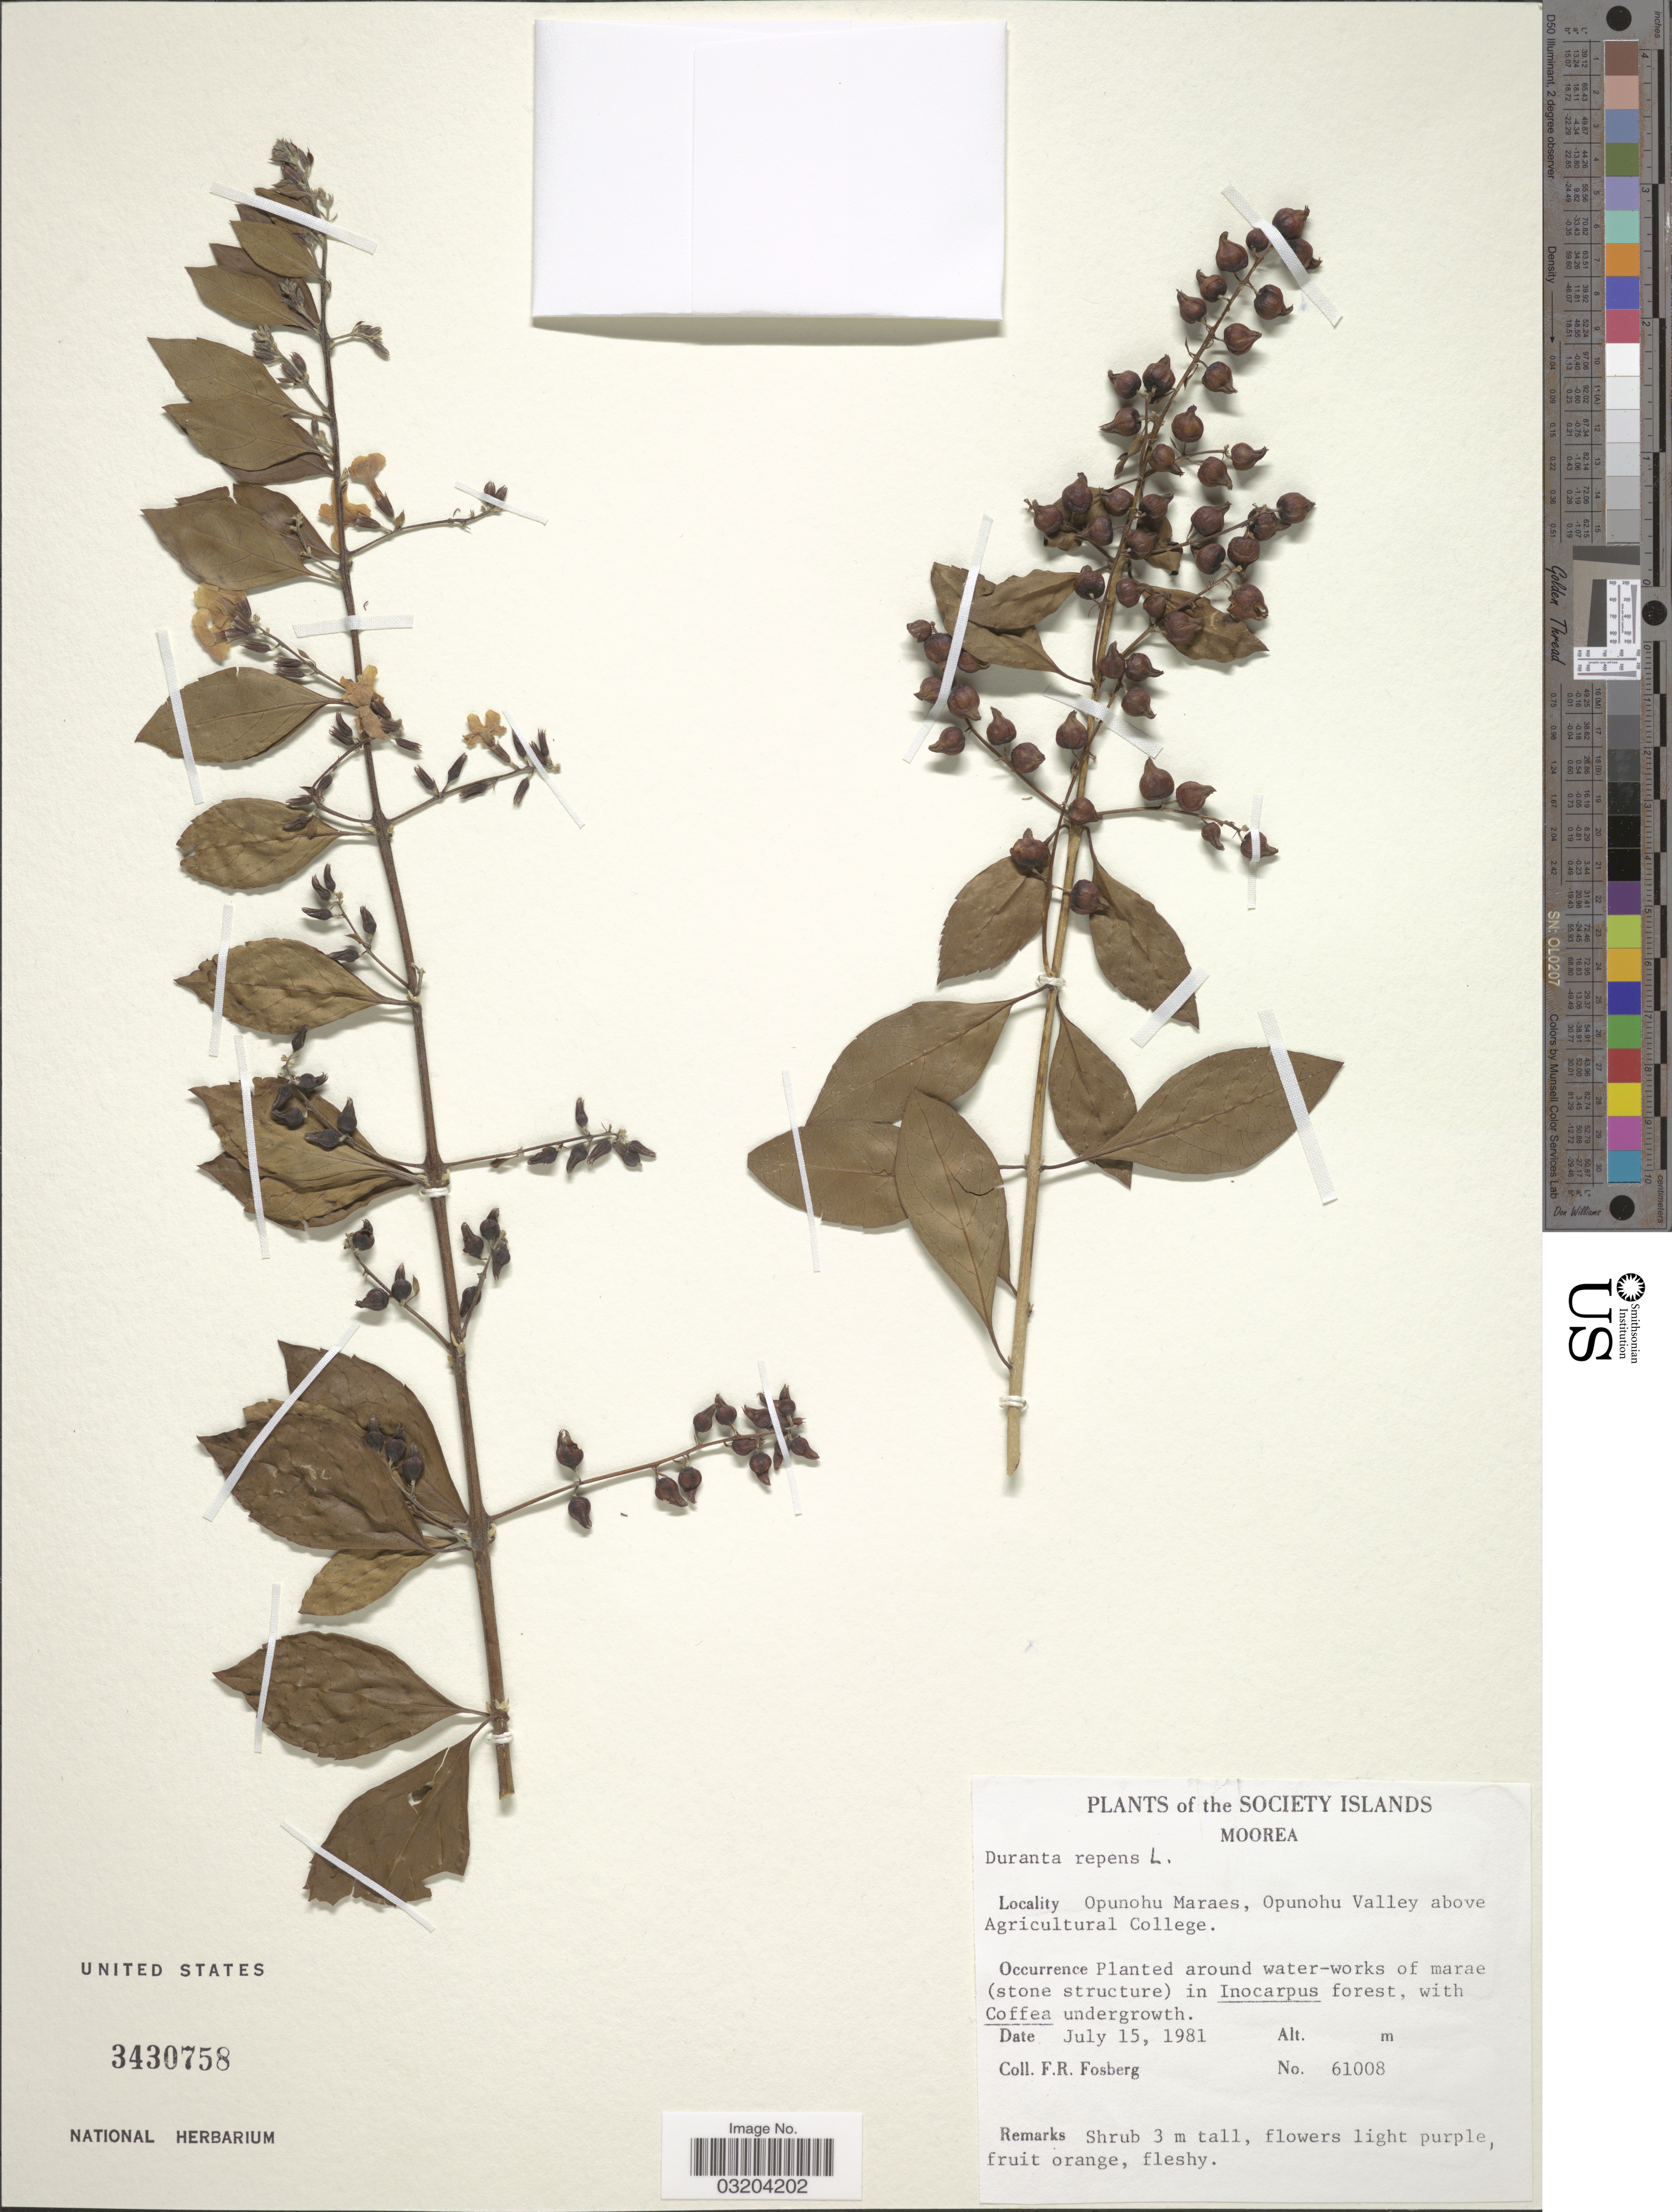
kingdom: Plantae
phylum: Tracheophyta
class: Magnoliopsida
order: Lamiales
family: Verbenaceae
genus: Duranta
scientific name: Duranta erecta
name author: L.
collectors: F. R. Fosberg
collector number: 61008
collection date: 1981-07-15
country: French Polynesia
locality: The Society Islands, Moorea. Opunohu Maraes, Opunohu Valley above Agricultural College.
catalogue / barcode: US 3430758